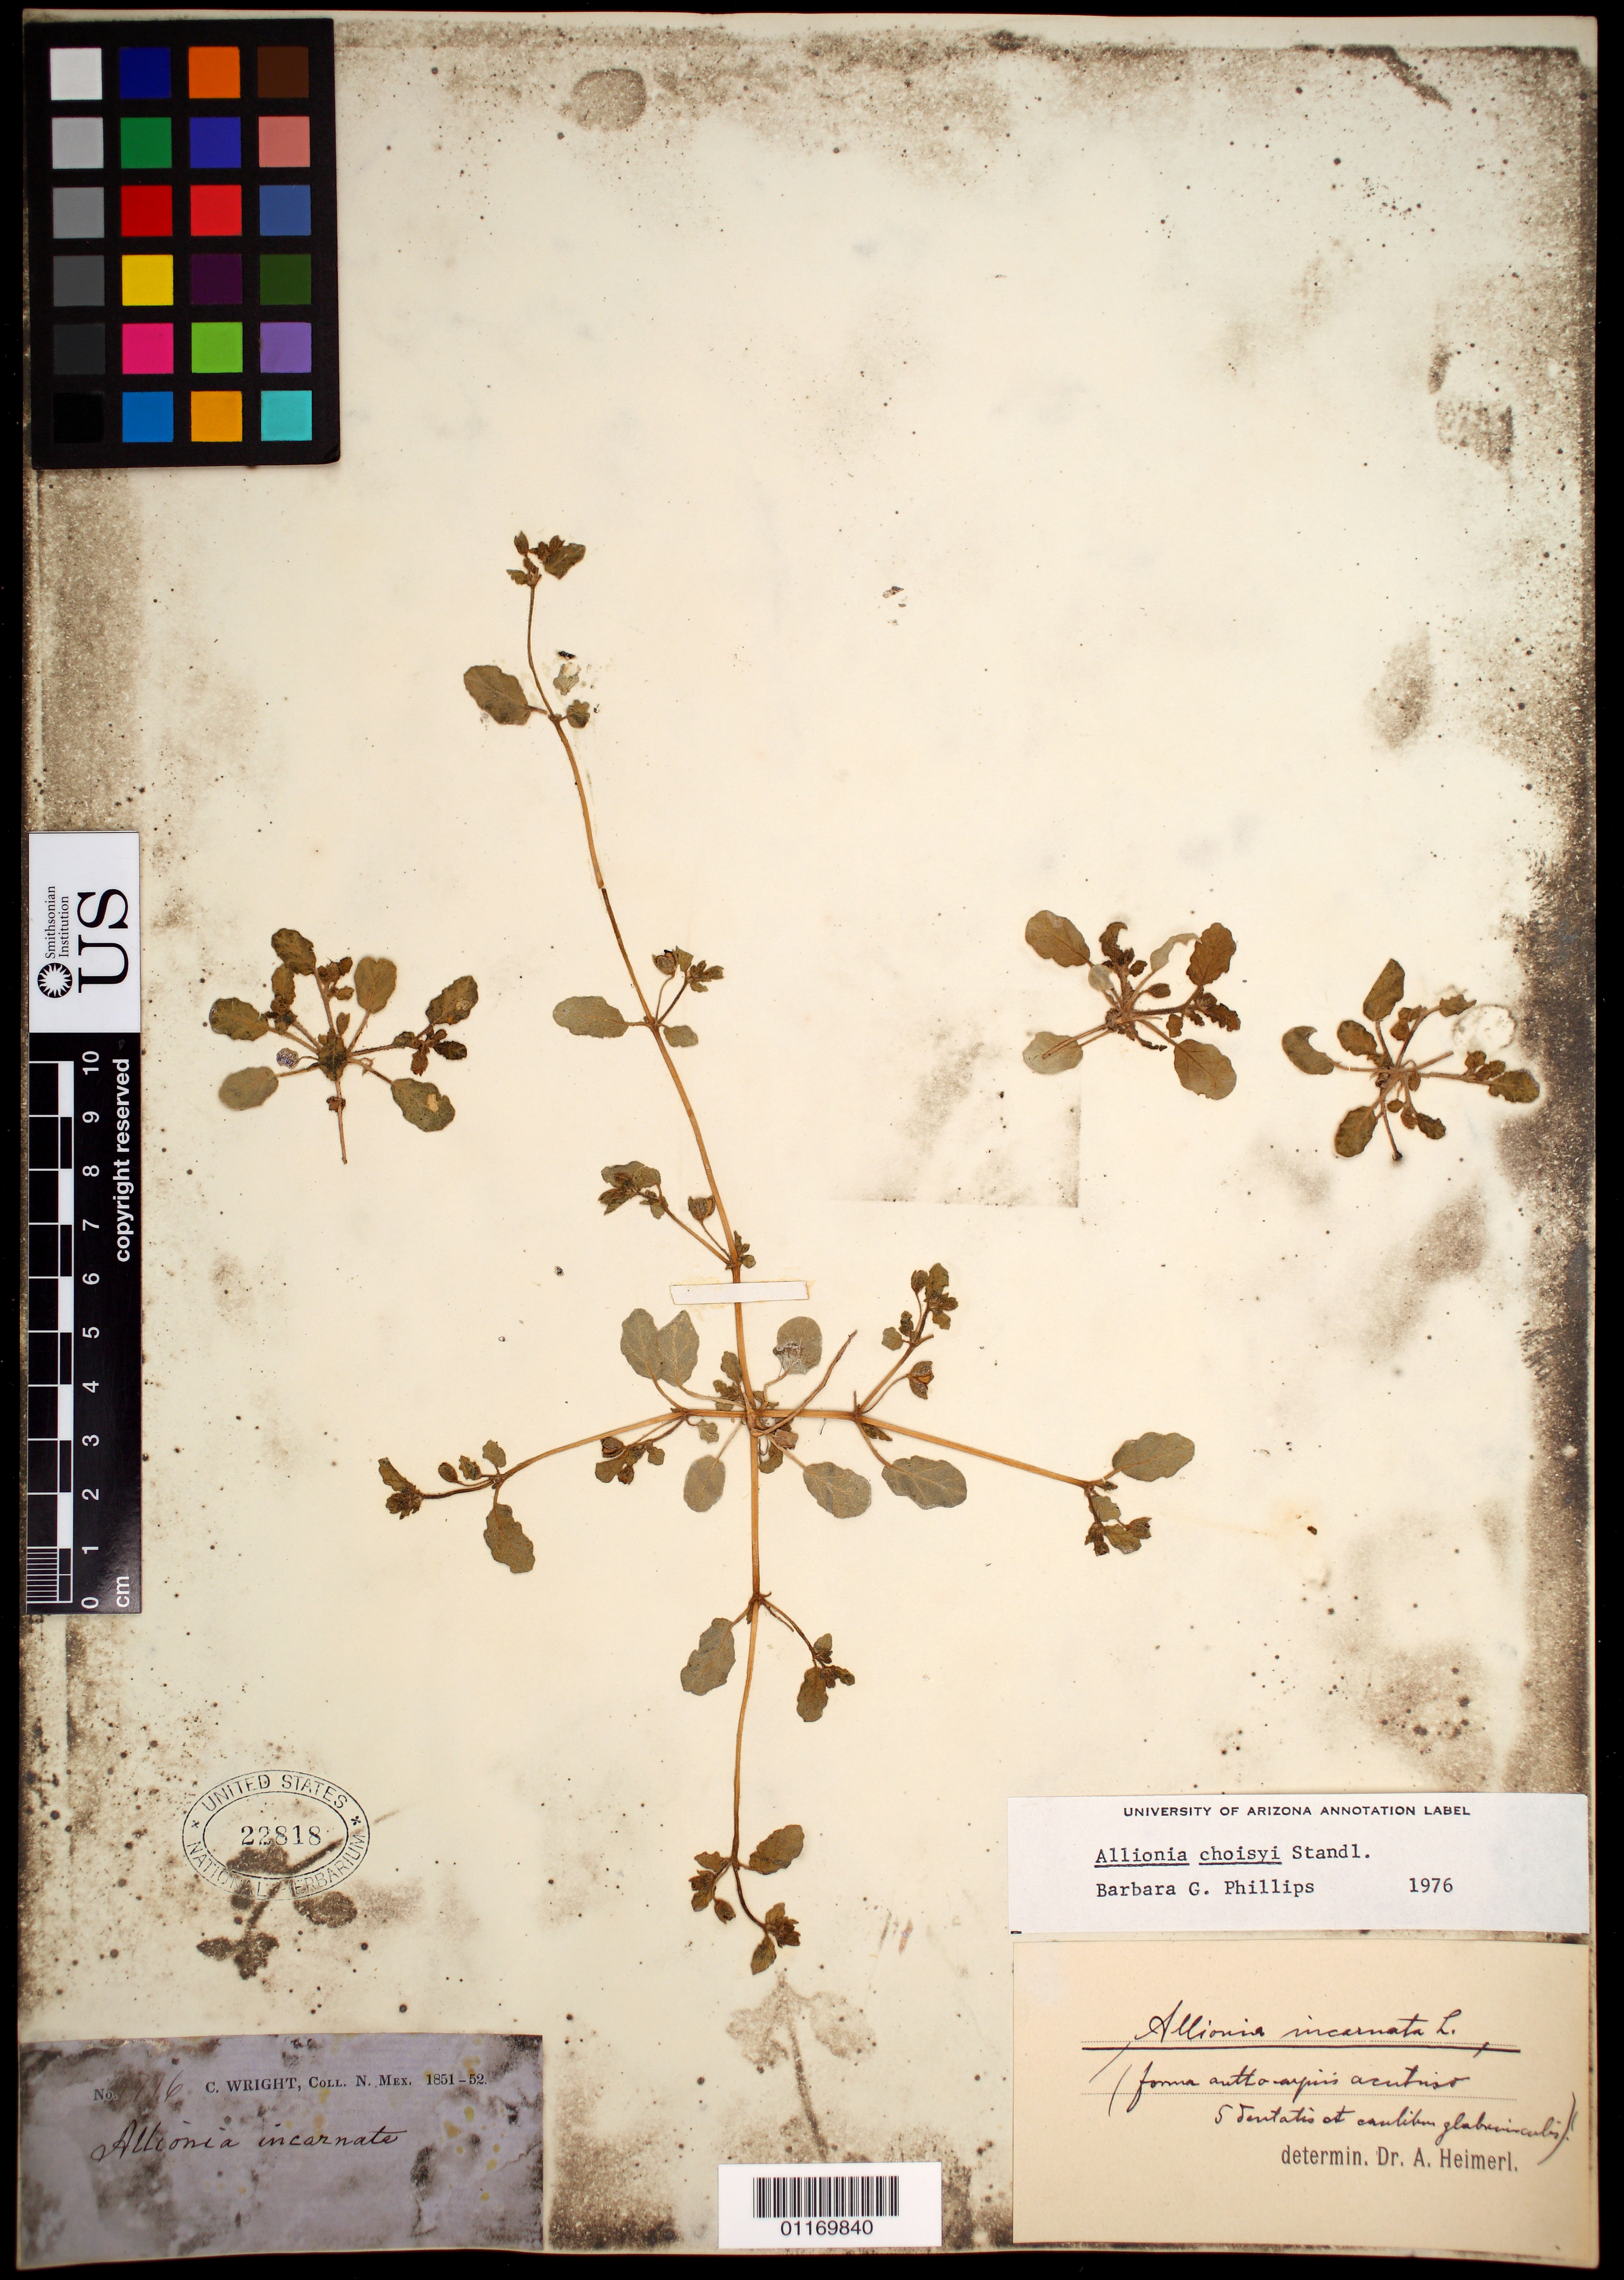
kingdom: Plantae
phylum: Tracheophyta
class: Magnoliopsida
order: Caryophyllales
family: Nyctaginaceae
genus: Allionia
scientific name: Allionia choisyi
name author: Standl.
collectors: C. Wright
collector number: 1716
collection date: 1851/1852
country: United States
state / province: New Mexico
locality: "N. Mex." [=northern Mexico or New Mexico? either way possibly referring to present-day Arizona or Texas]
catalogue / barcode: US 22818